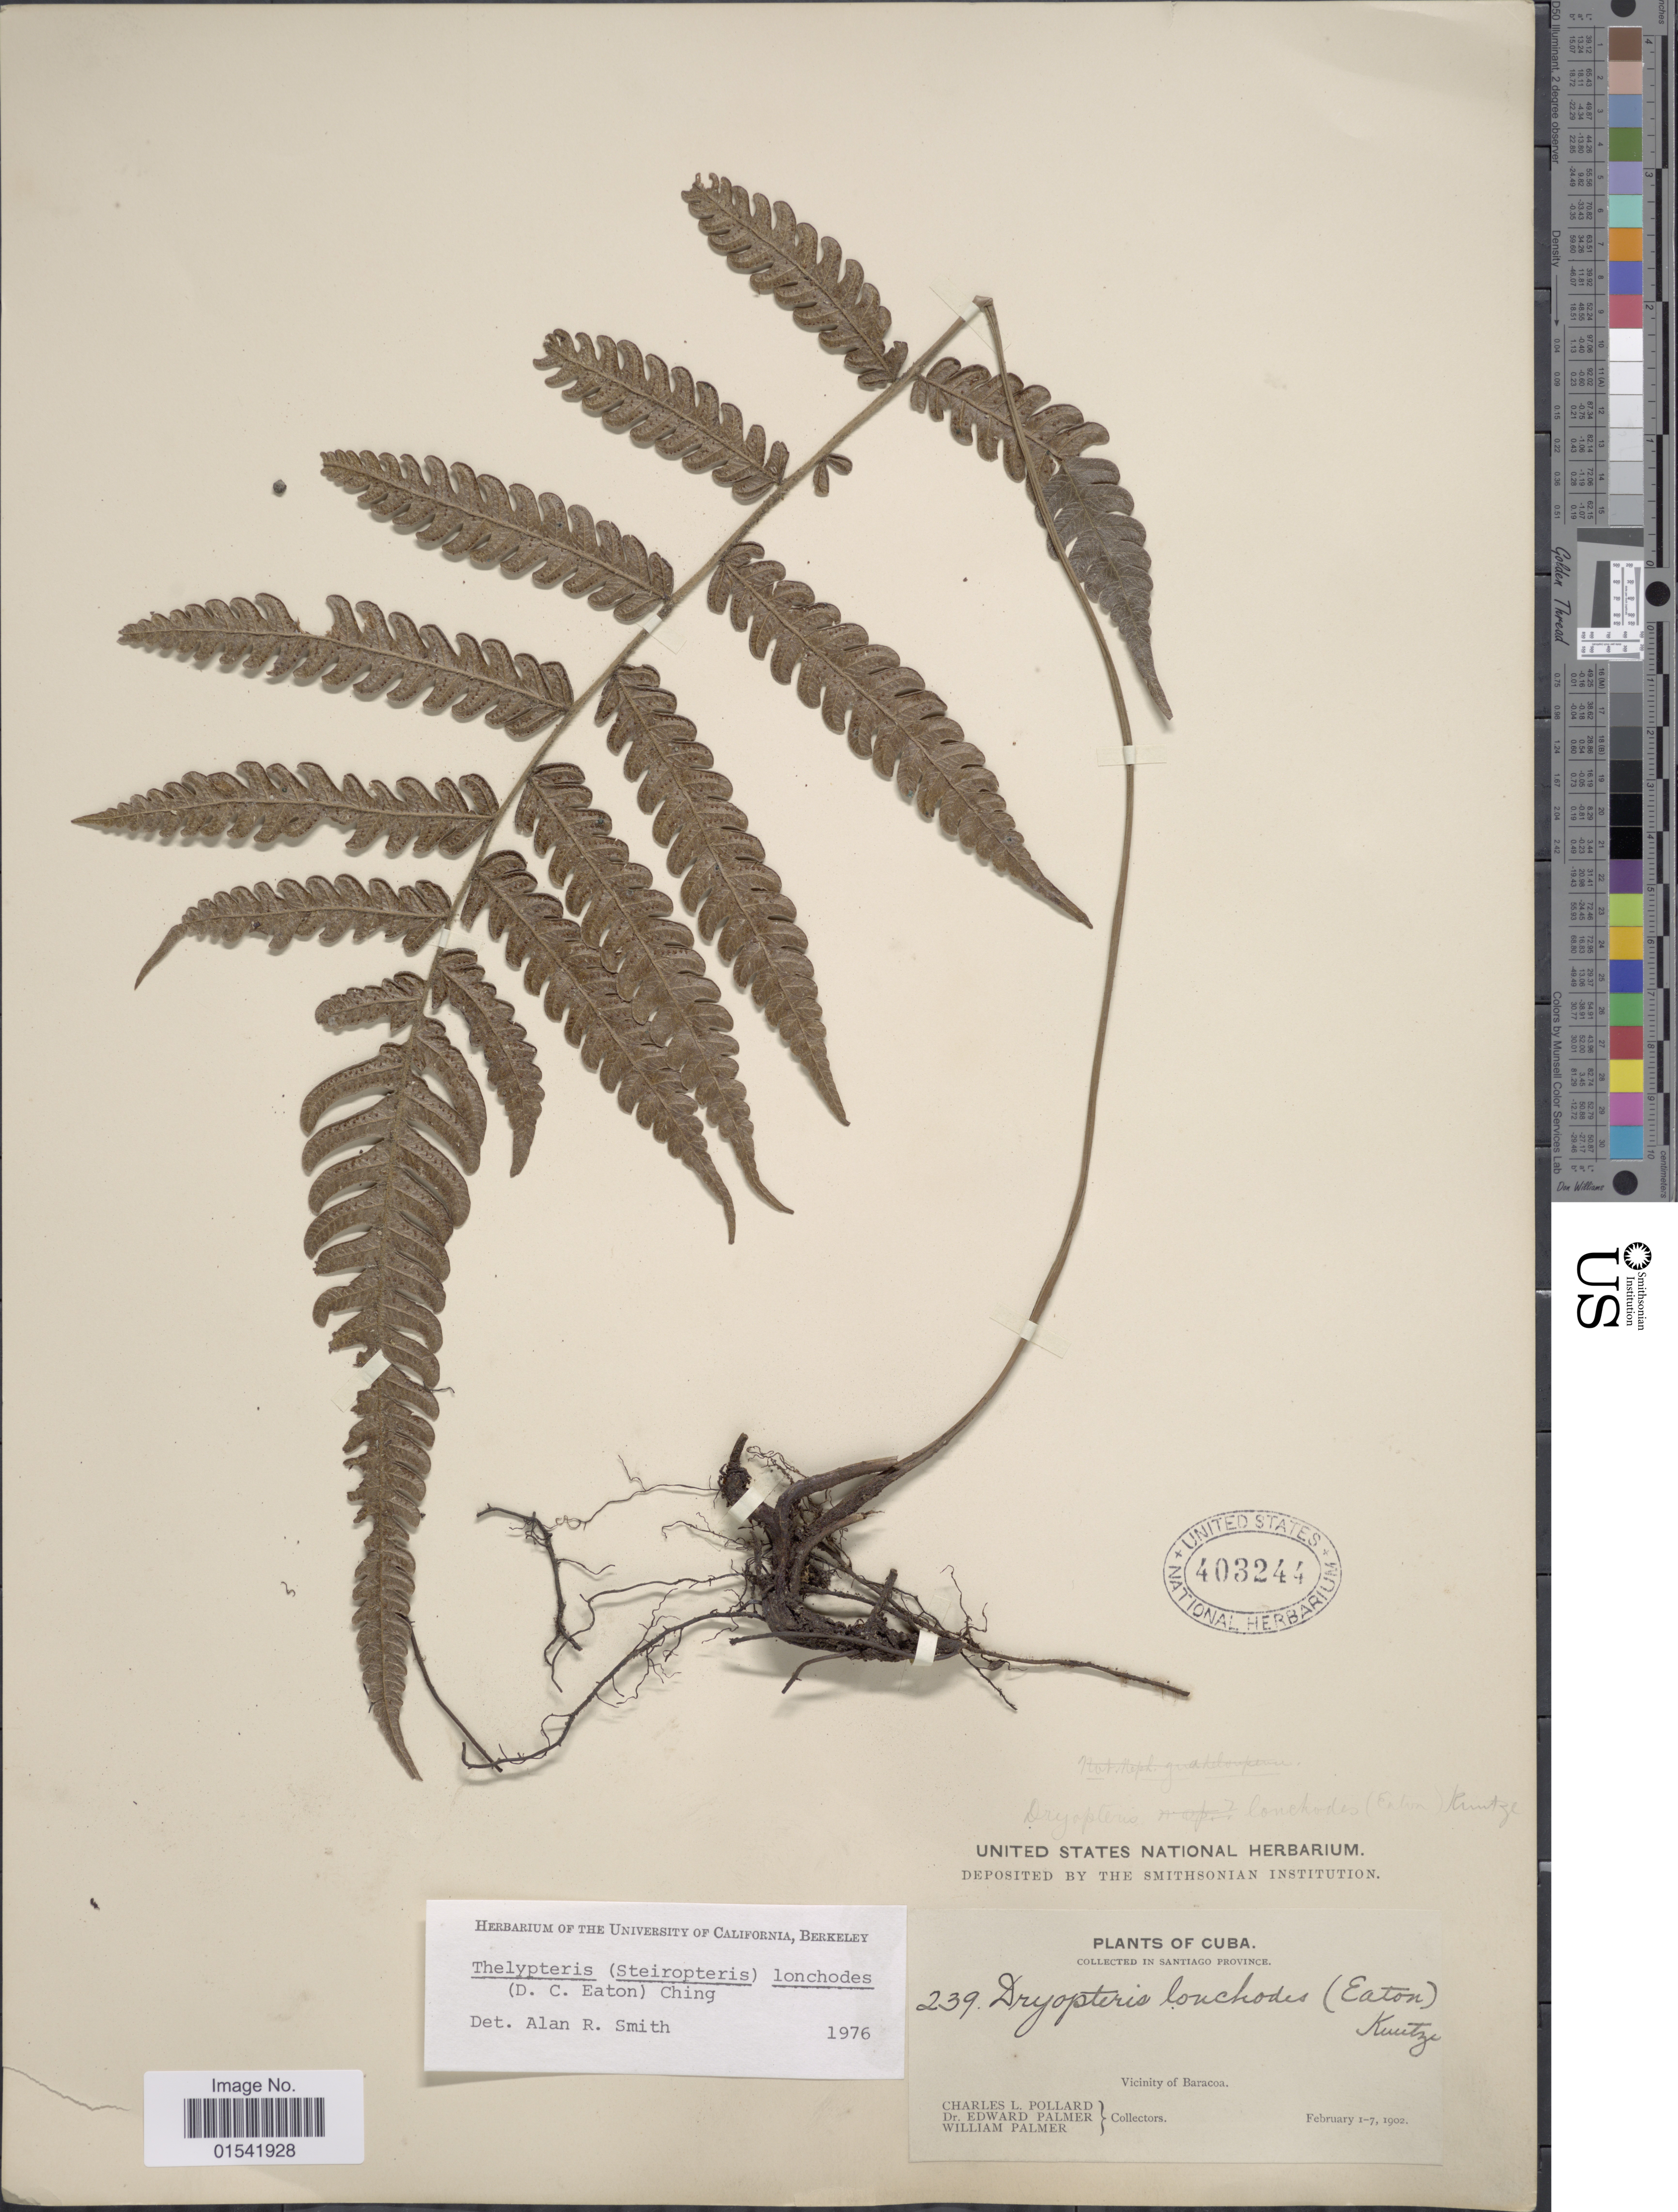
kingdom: Plantae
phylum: Tracheophyta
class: Polypodiopsida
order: Polypodiales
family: Thelypteridaceae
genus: Steiropteris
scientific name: Steiropteris lonchodes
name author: (D.C. Eaton) Pic. Serm.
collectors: C. L. Pollard, E. Palmer & W. Palmer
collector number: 239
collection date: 1902-02-01/1902-02-07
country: Cuba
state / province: Santiago de Cuba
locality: Santiago Province, Vicinity of Baracoa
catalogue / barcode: US 403244